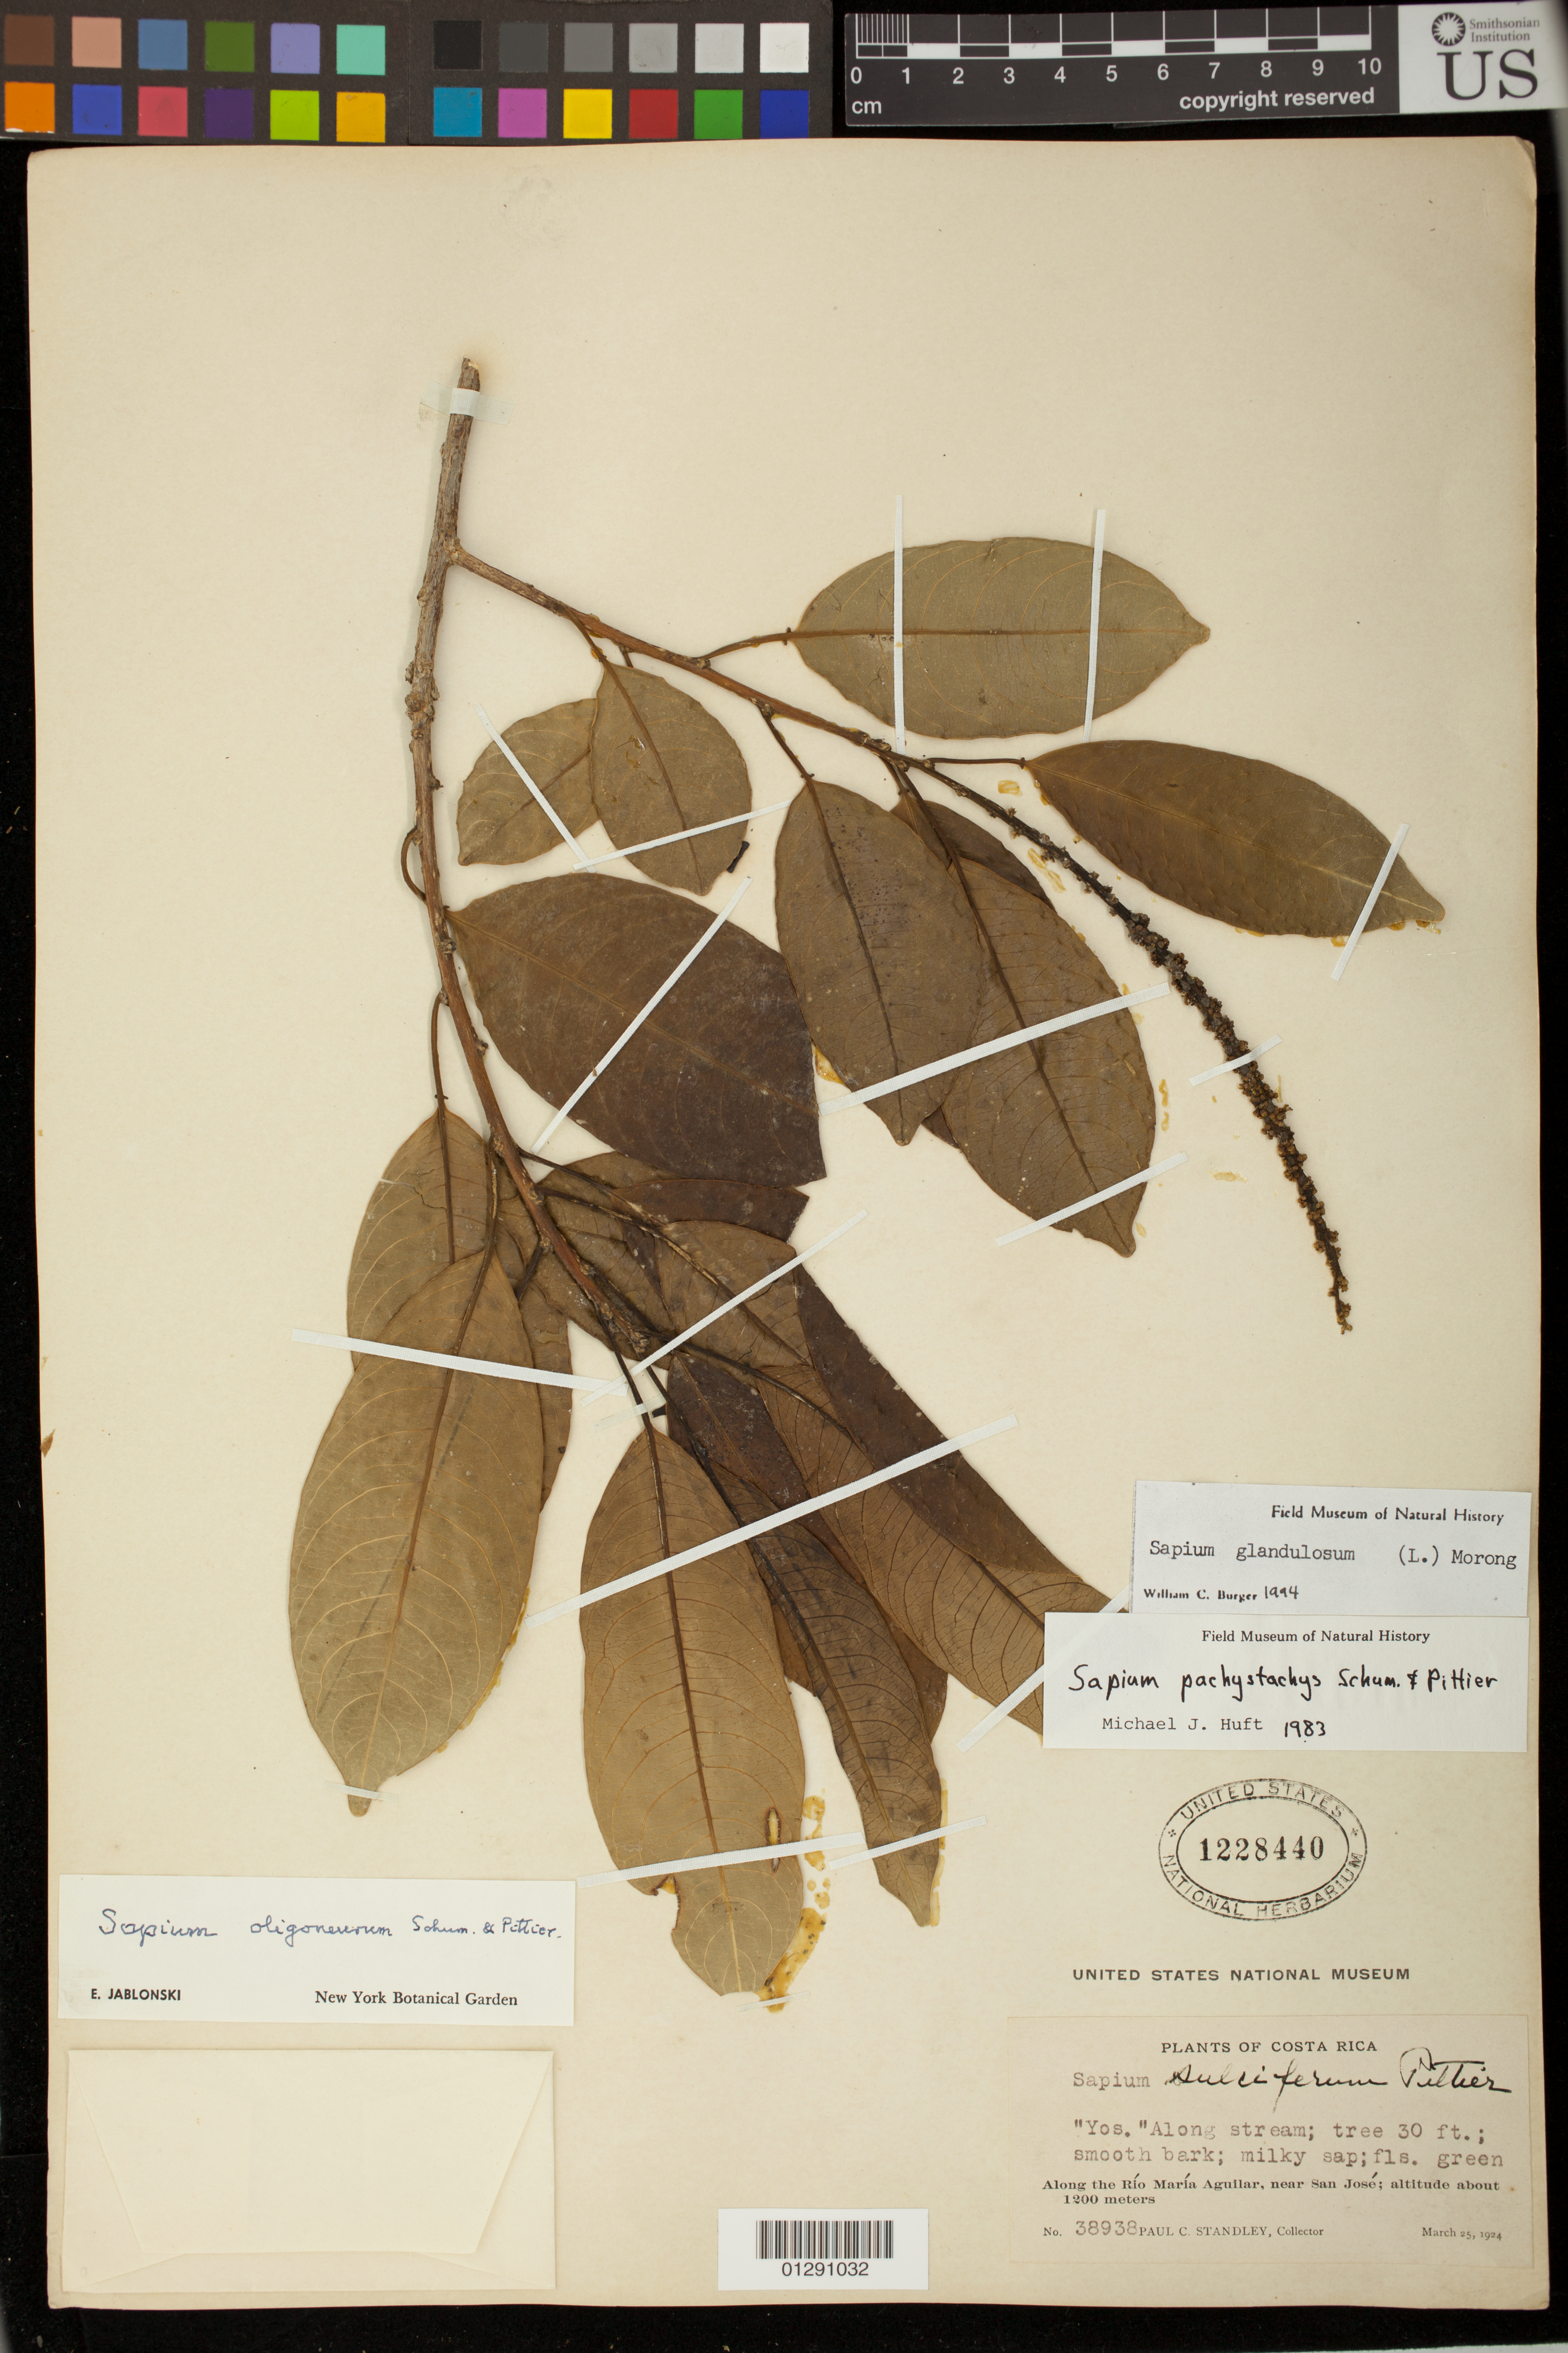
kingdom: Plantae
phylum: Tracheophyta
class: Magnoliopsida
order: Malpighiales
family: Euphorbiaceae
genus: Sapium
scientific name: Sapium glandulosum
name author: (L.) Morong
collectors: P. C. Standley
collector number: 38938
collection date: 1924-03-25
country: Costa Rica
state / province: San Jose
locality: Along the Rio Maria Aguilar, near San Jose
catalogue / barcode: US 1228440